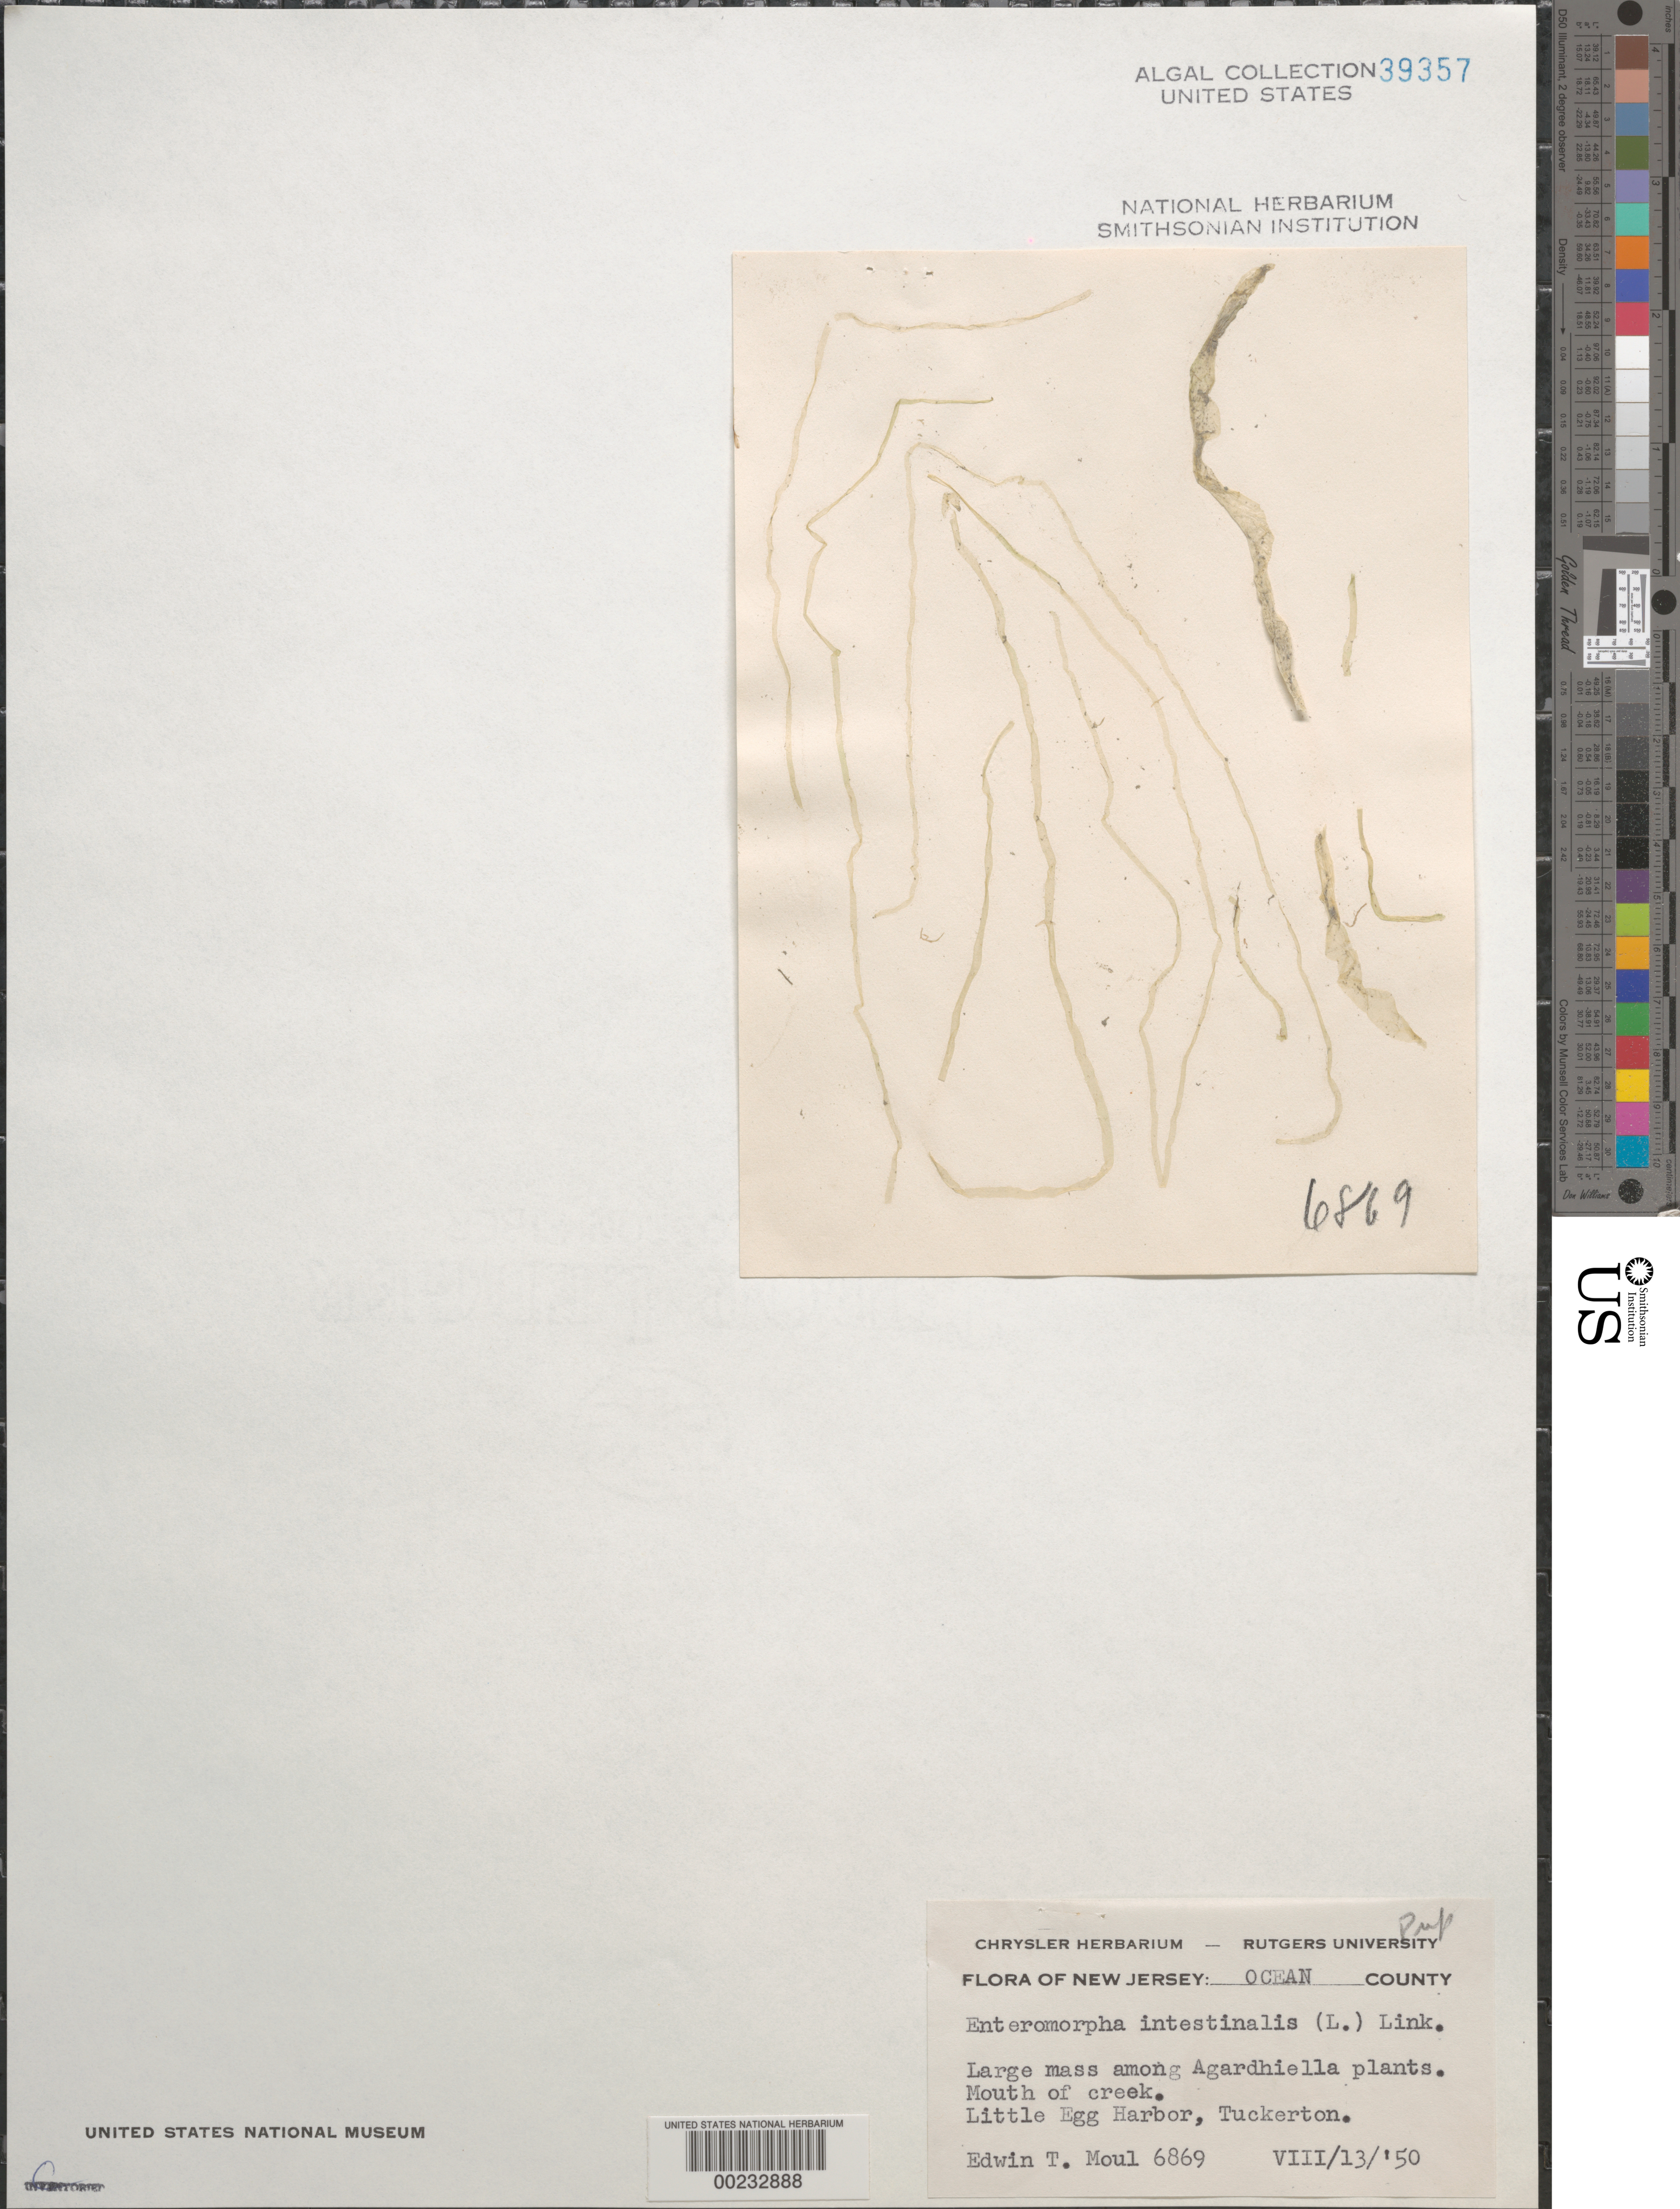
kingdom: Plantae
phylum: Chlorophyta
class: Ulvophyceae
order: Ulvales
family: Ulvaceae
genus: Ulva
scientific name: Ulva intestinalis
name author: L.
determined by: Algae name updating Project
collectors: E. T. Moul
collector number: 6869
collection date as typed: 13 Aug 1950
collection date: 1950-08-13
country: United States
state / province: New Jersey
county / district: Ocean County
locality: Tuckerton, Little Egg Harbor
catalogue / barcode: US 39357